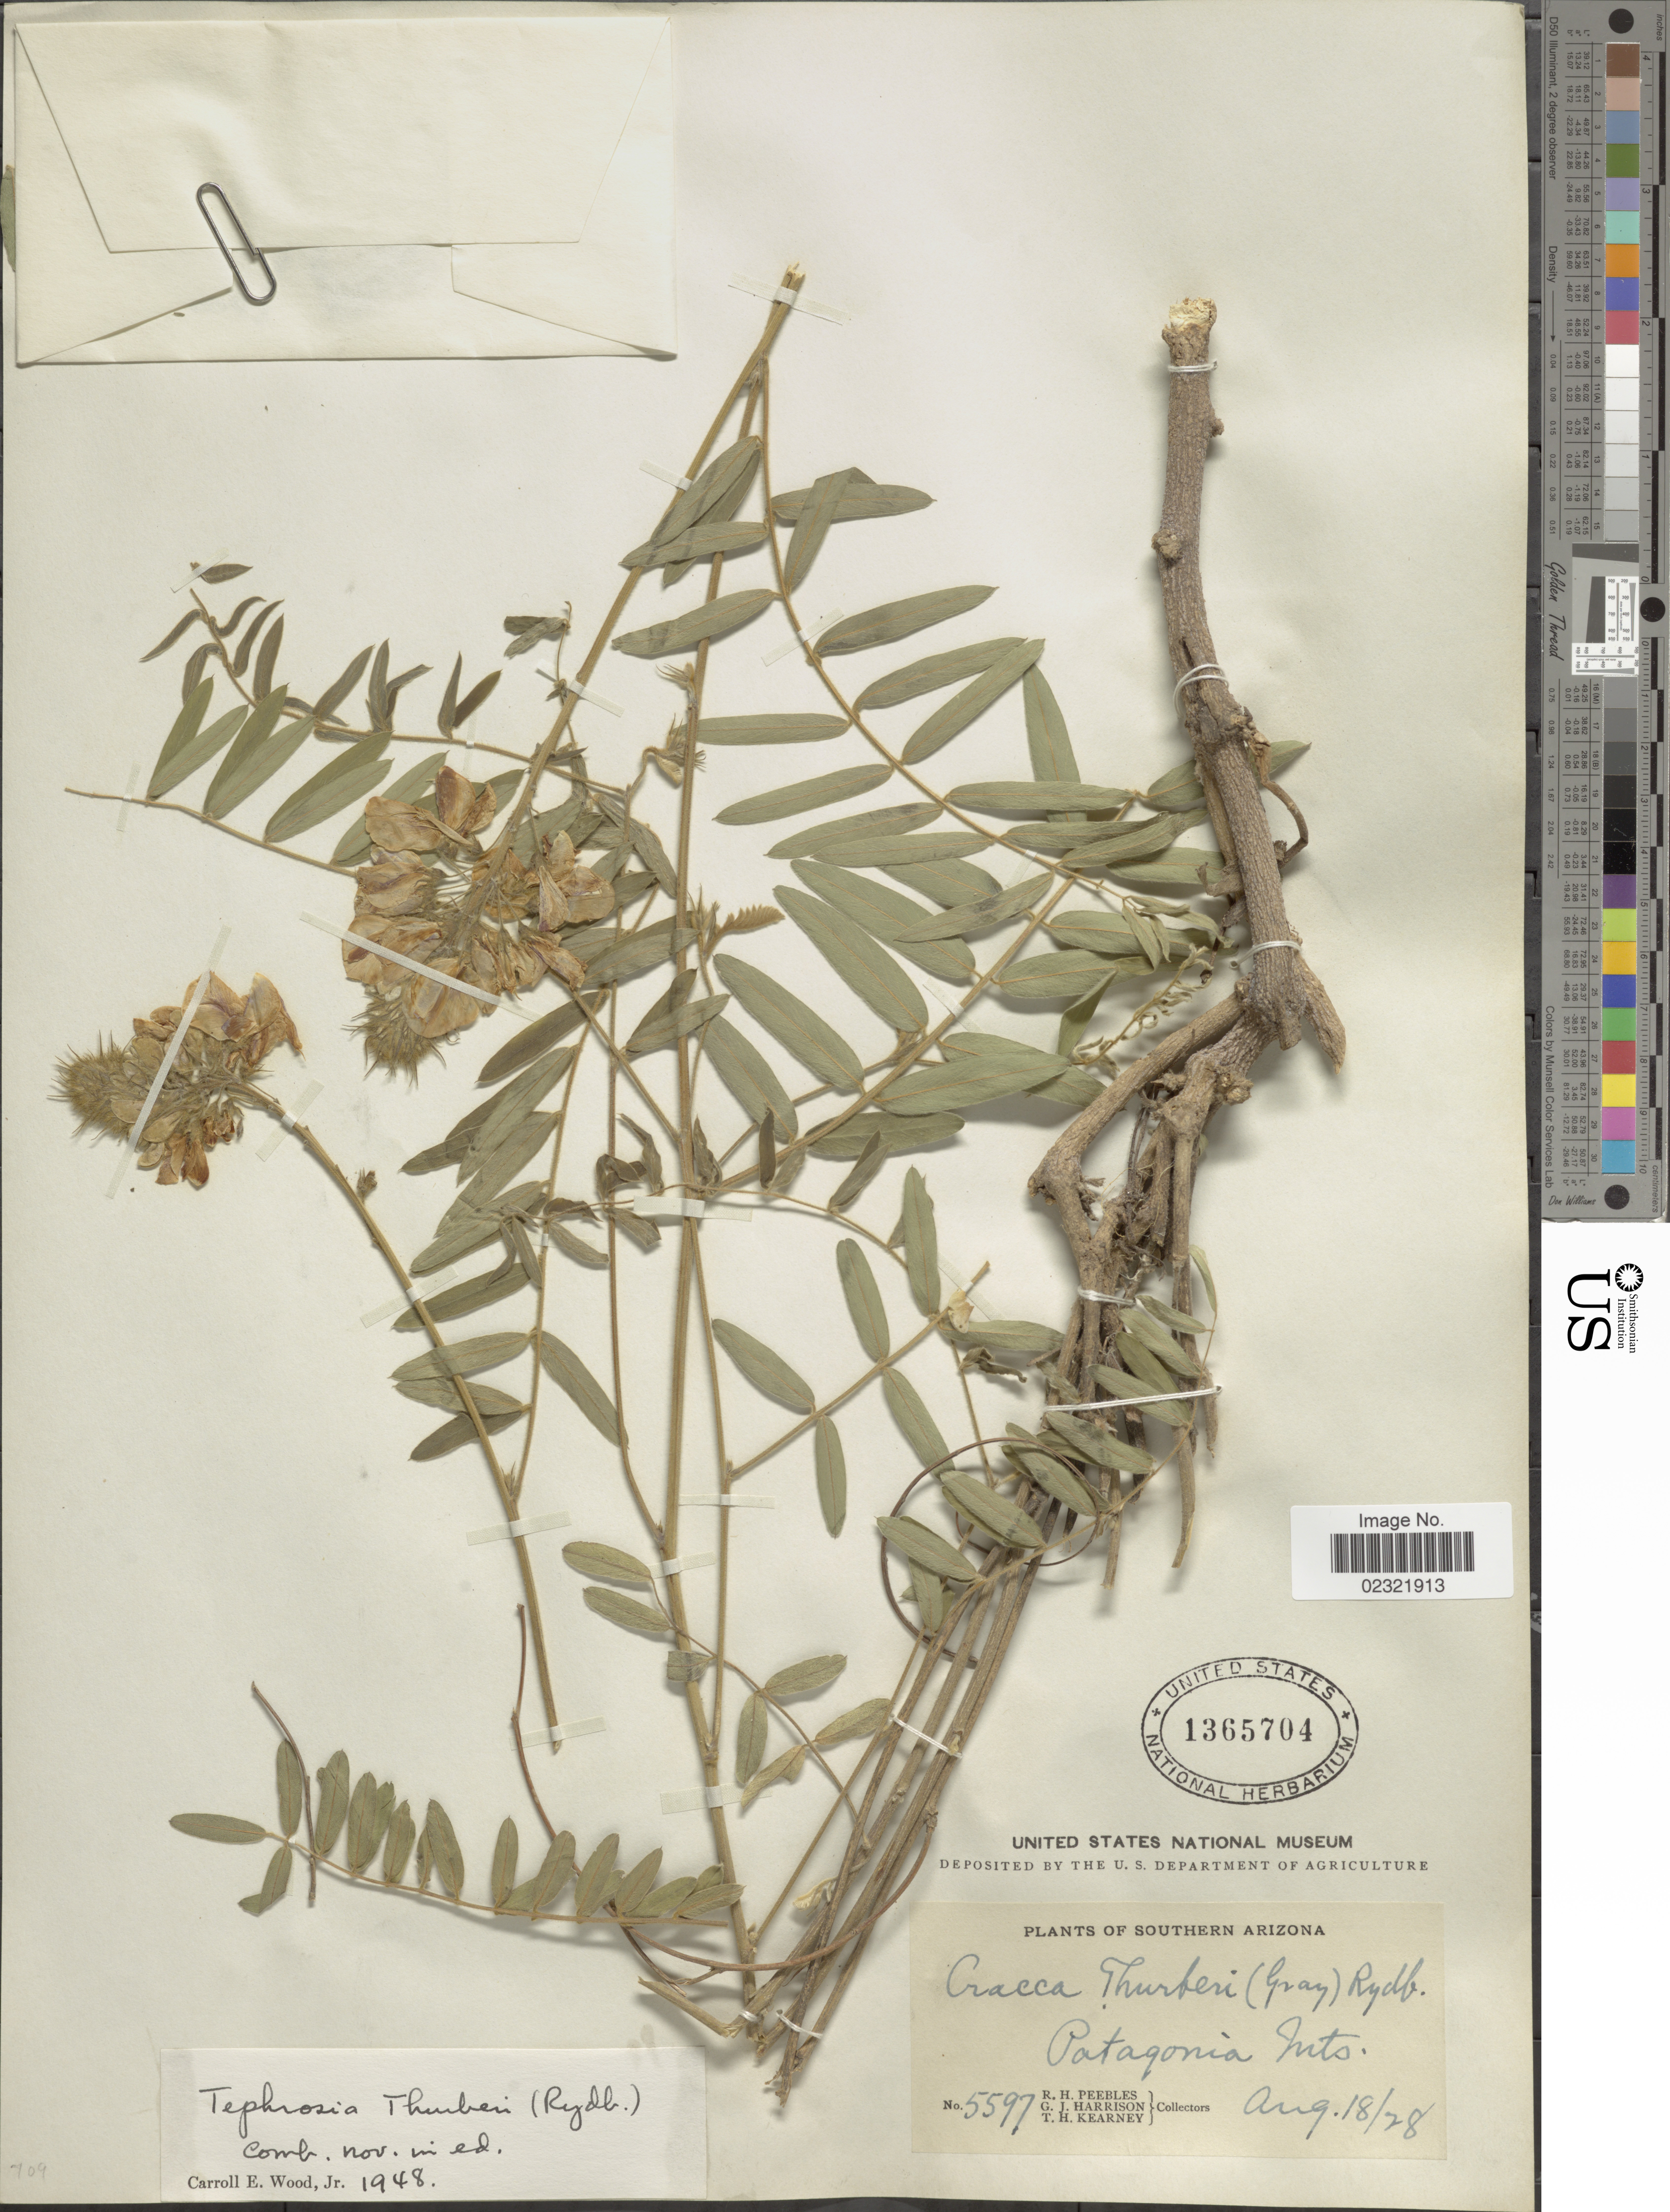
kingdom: Plantae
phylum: Tracheophyta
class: Magnoliopsida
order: Fabales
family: Fabaceae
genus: Tephrosia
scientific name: Tephrosia thurberi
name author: (Rydb.) C.E. Wood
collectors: R. H. Peebles, G. J. Harrison & T. H. Kearney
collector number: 5597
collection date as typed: Transcribed d/m/y: 18/8/28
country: United States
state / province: Arizona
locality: Southern Arizona, Patagonia Mts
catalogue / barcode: US 1365704